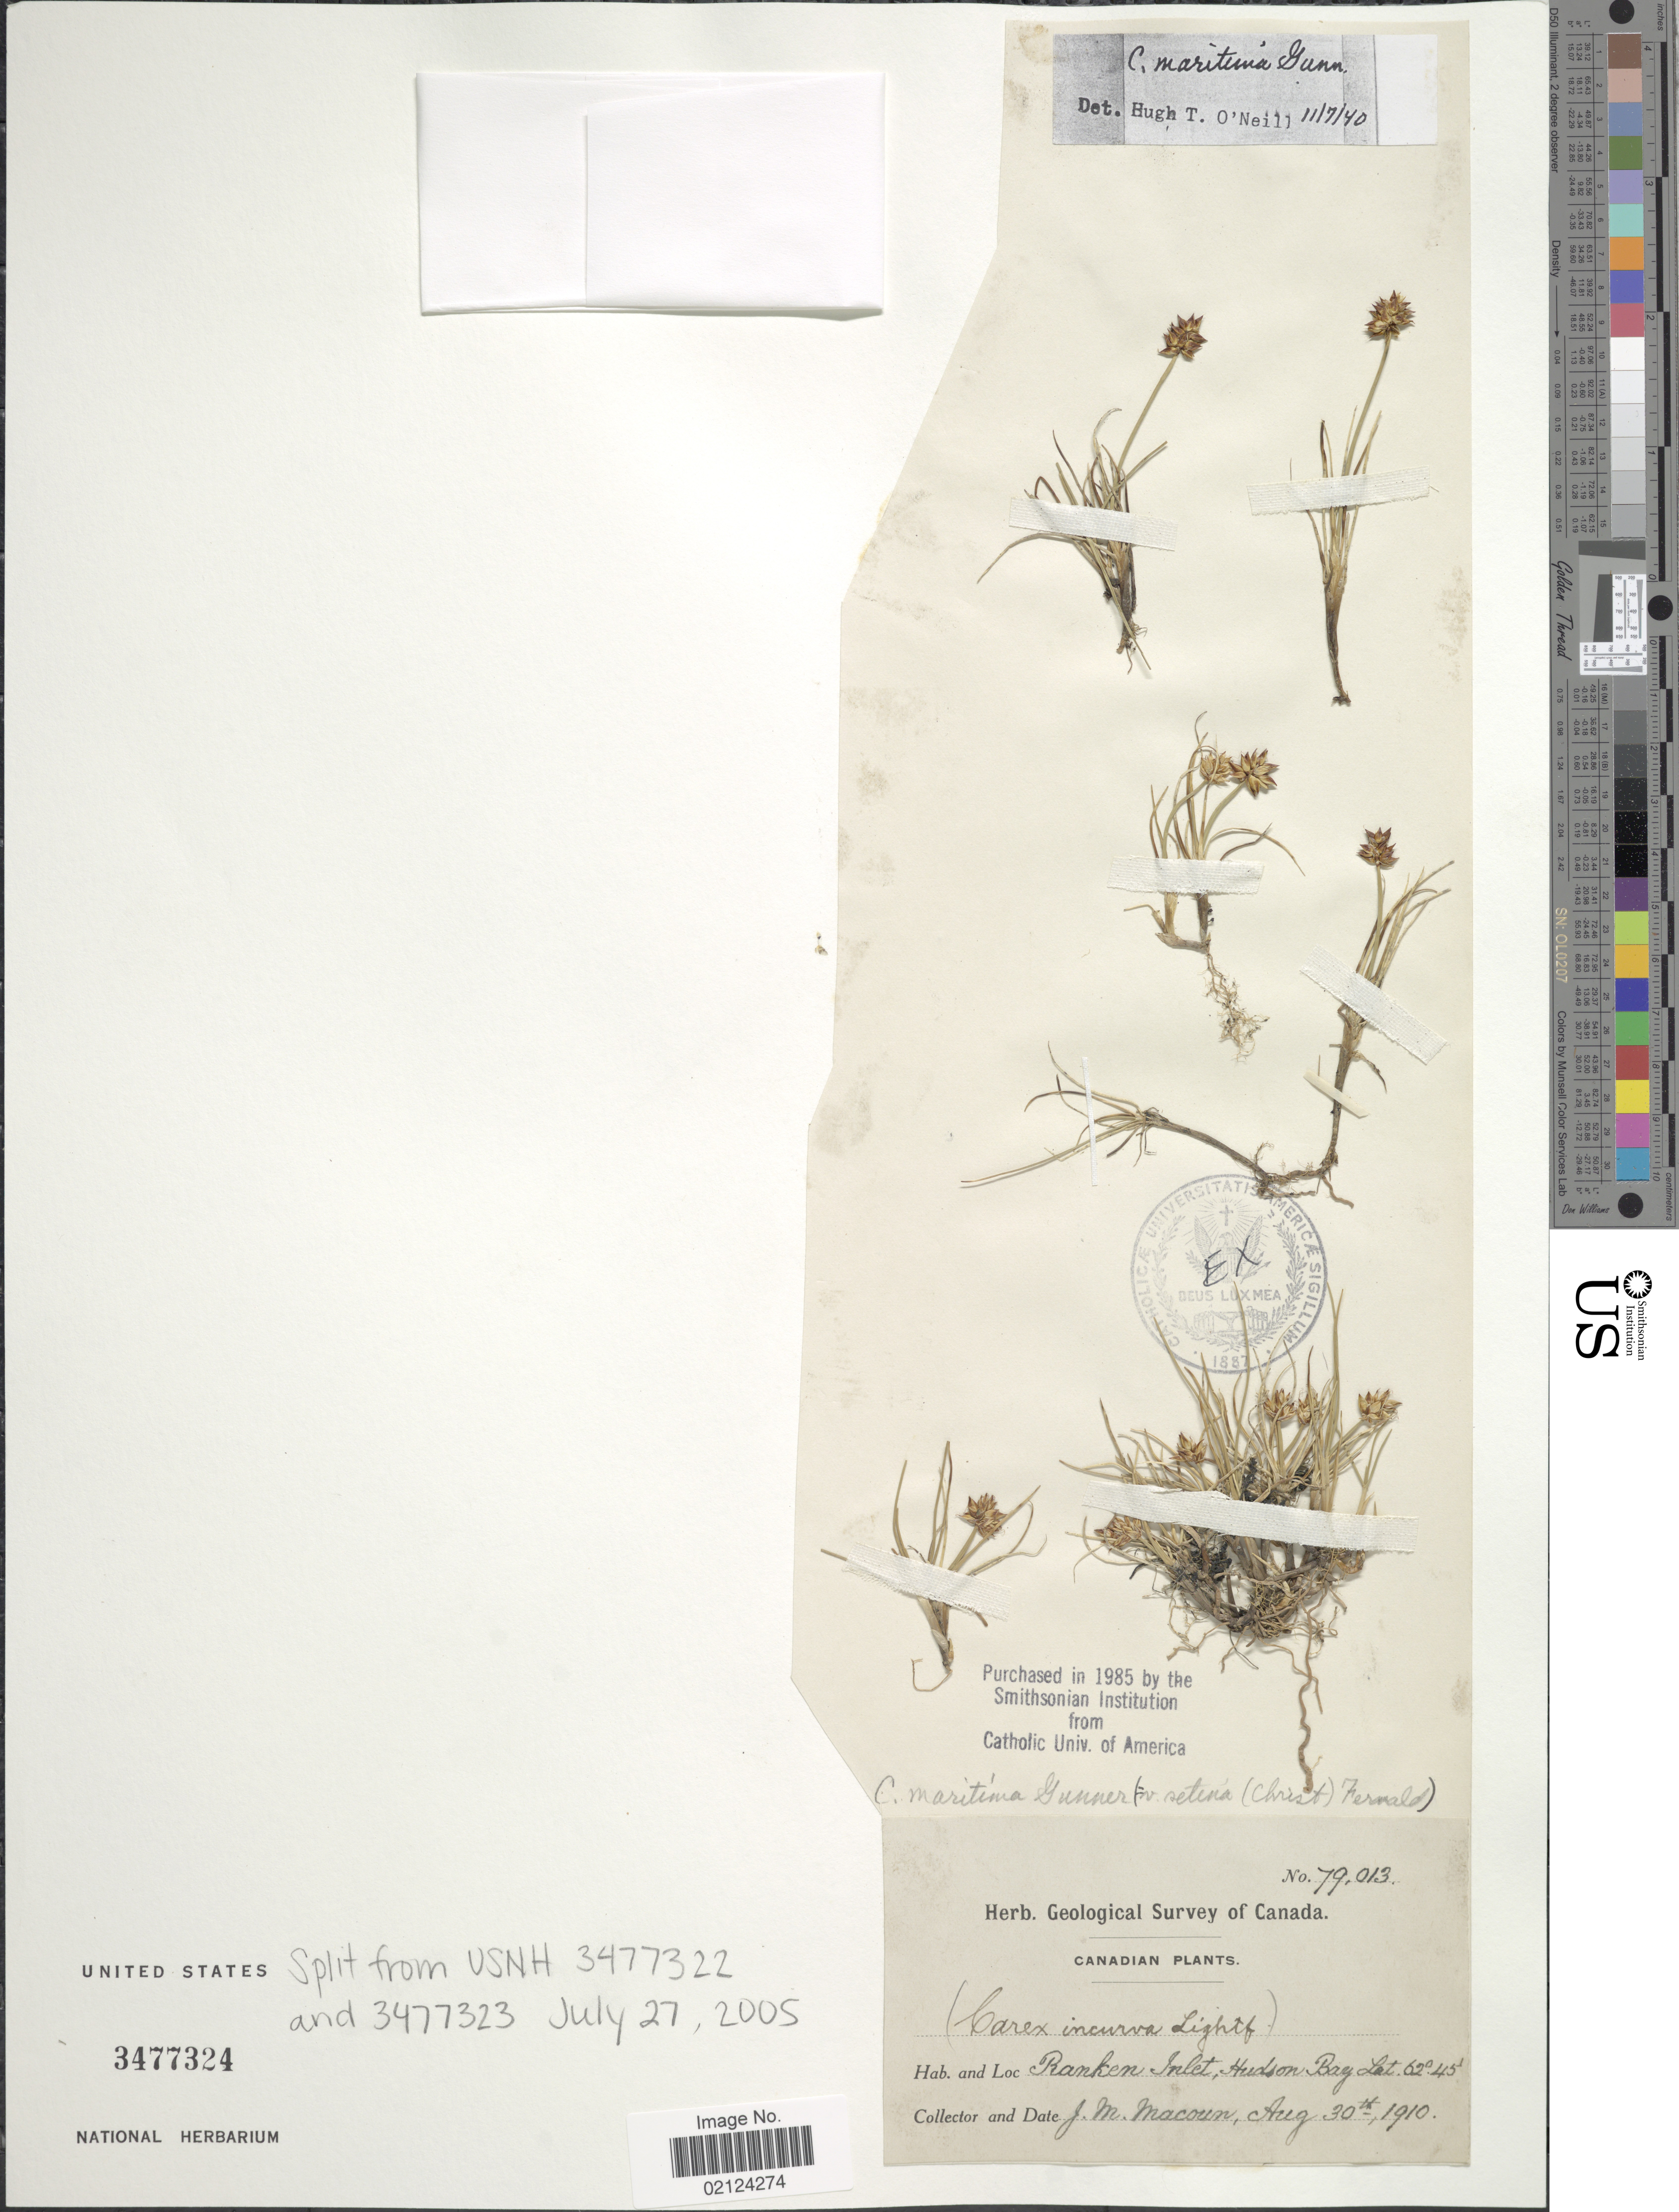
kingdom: Plantae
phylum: Tracheophyta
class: Liliopsida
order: Poales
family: Cyperaceae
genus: Carex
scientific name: Carex maritima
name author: Gunnerus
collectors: J. M. Macoun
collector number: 79013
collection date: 1910-08-30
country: Canada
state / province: Nunavut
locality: Ramken Inlet, Hudson Bay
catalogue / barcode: US 3477324